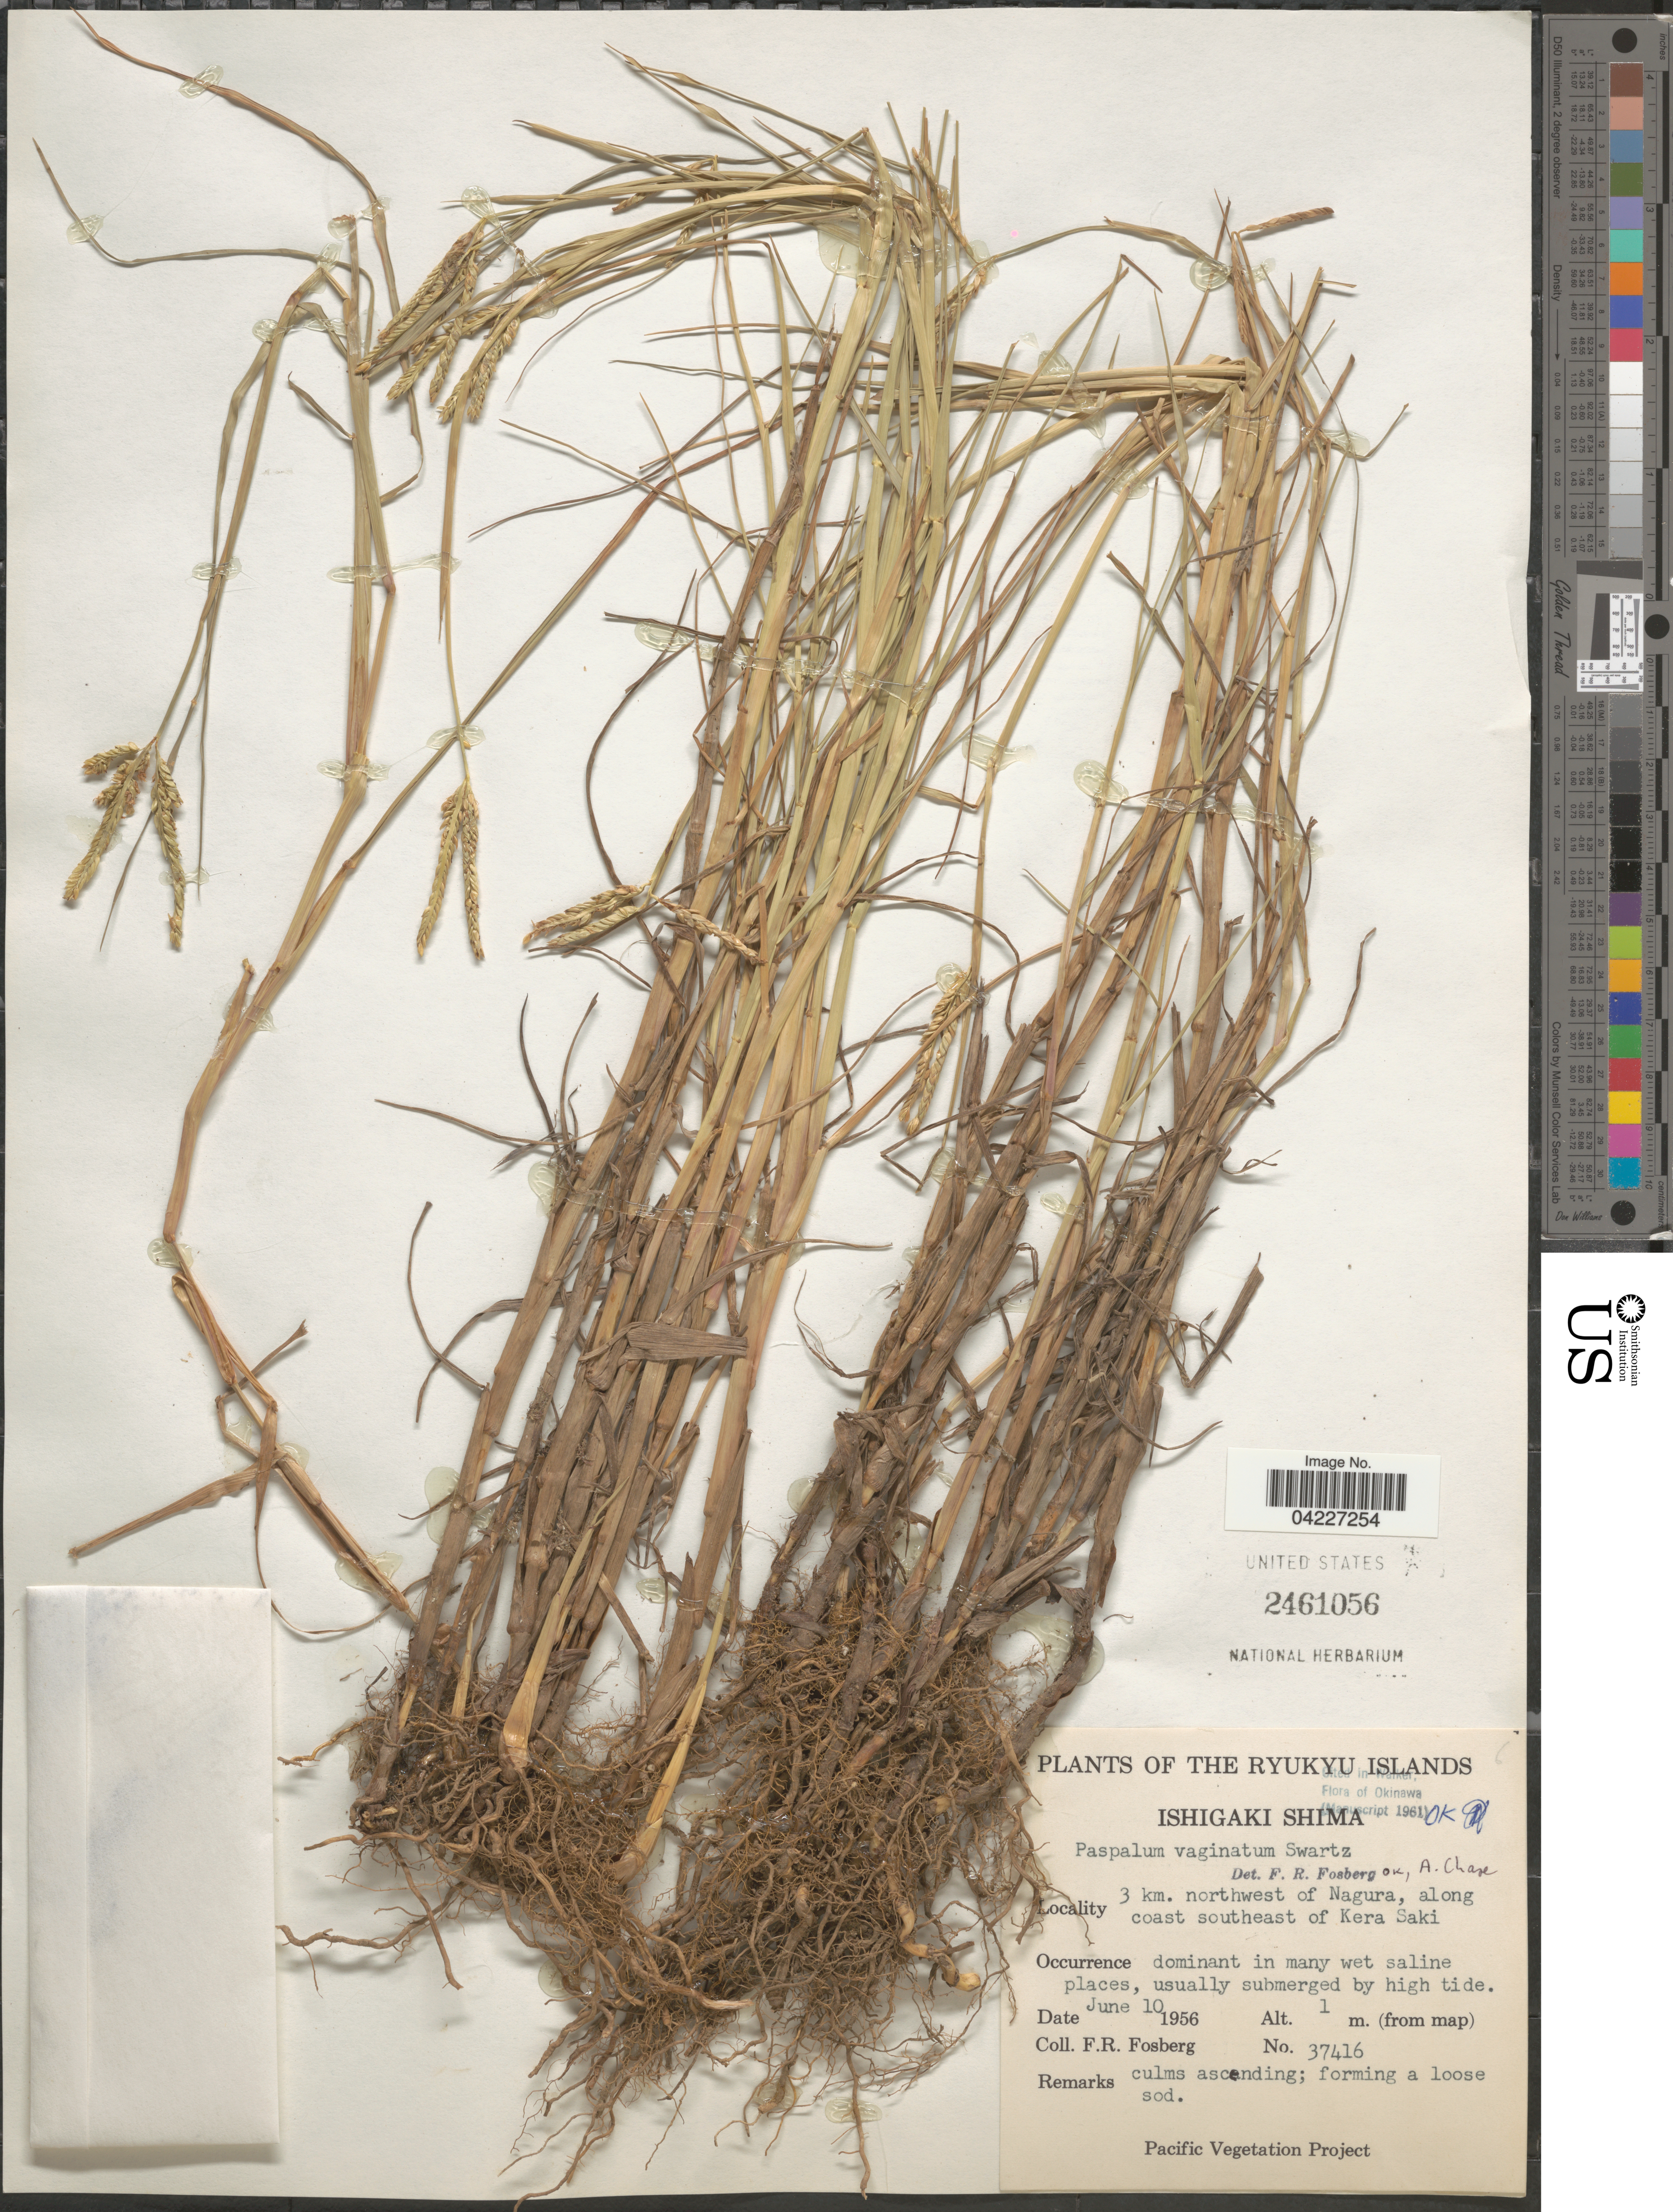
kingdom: Plantae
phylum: Tracheophyta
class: Liliopsida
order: Poales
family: Poaceae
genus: Paspalum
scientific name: Paspalum distichum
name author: L.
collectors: F. R. Fosberg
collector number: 37416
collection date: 1956-06-10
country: Japan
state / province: Okinawa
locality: The Ryukyu Islands. Ishigaki Shima. 3 km. northwest of Nagura, along coast southeast of Kera Saki.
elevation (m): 1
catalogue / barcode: US 2461056